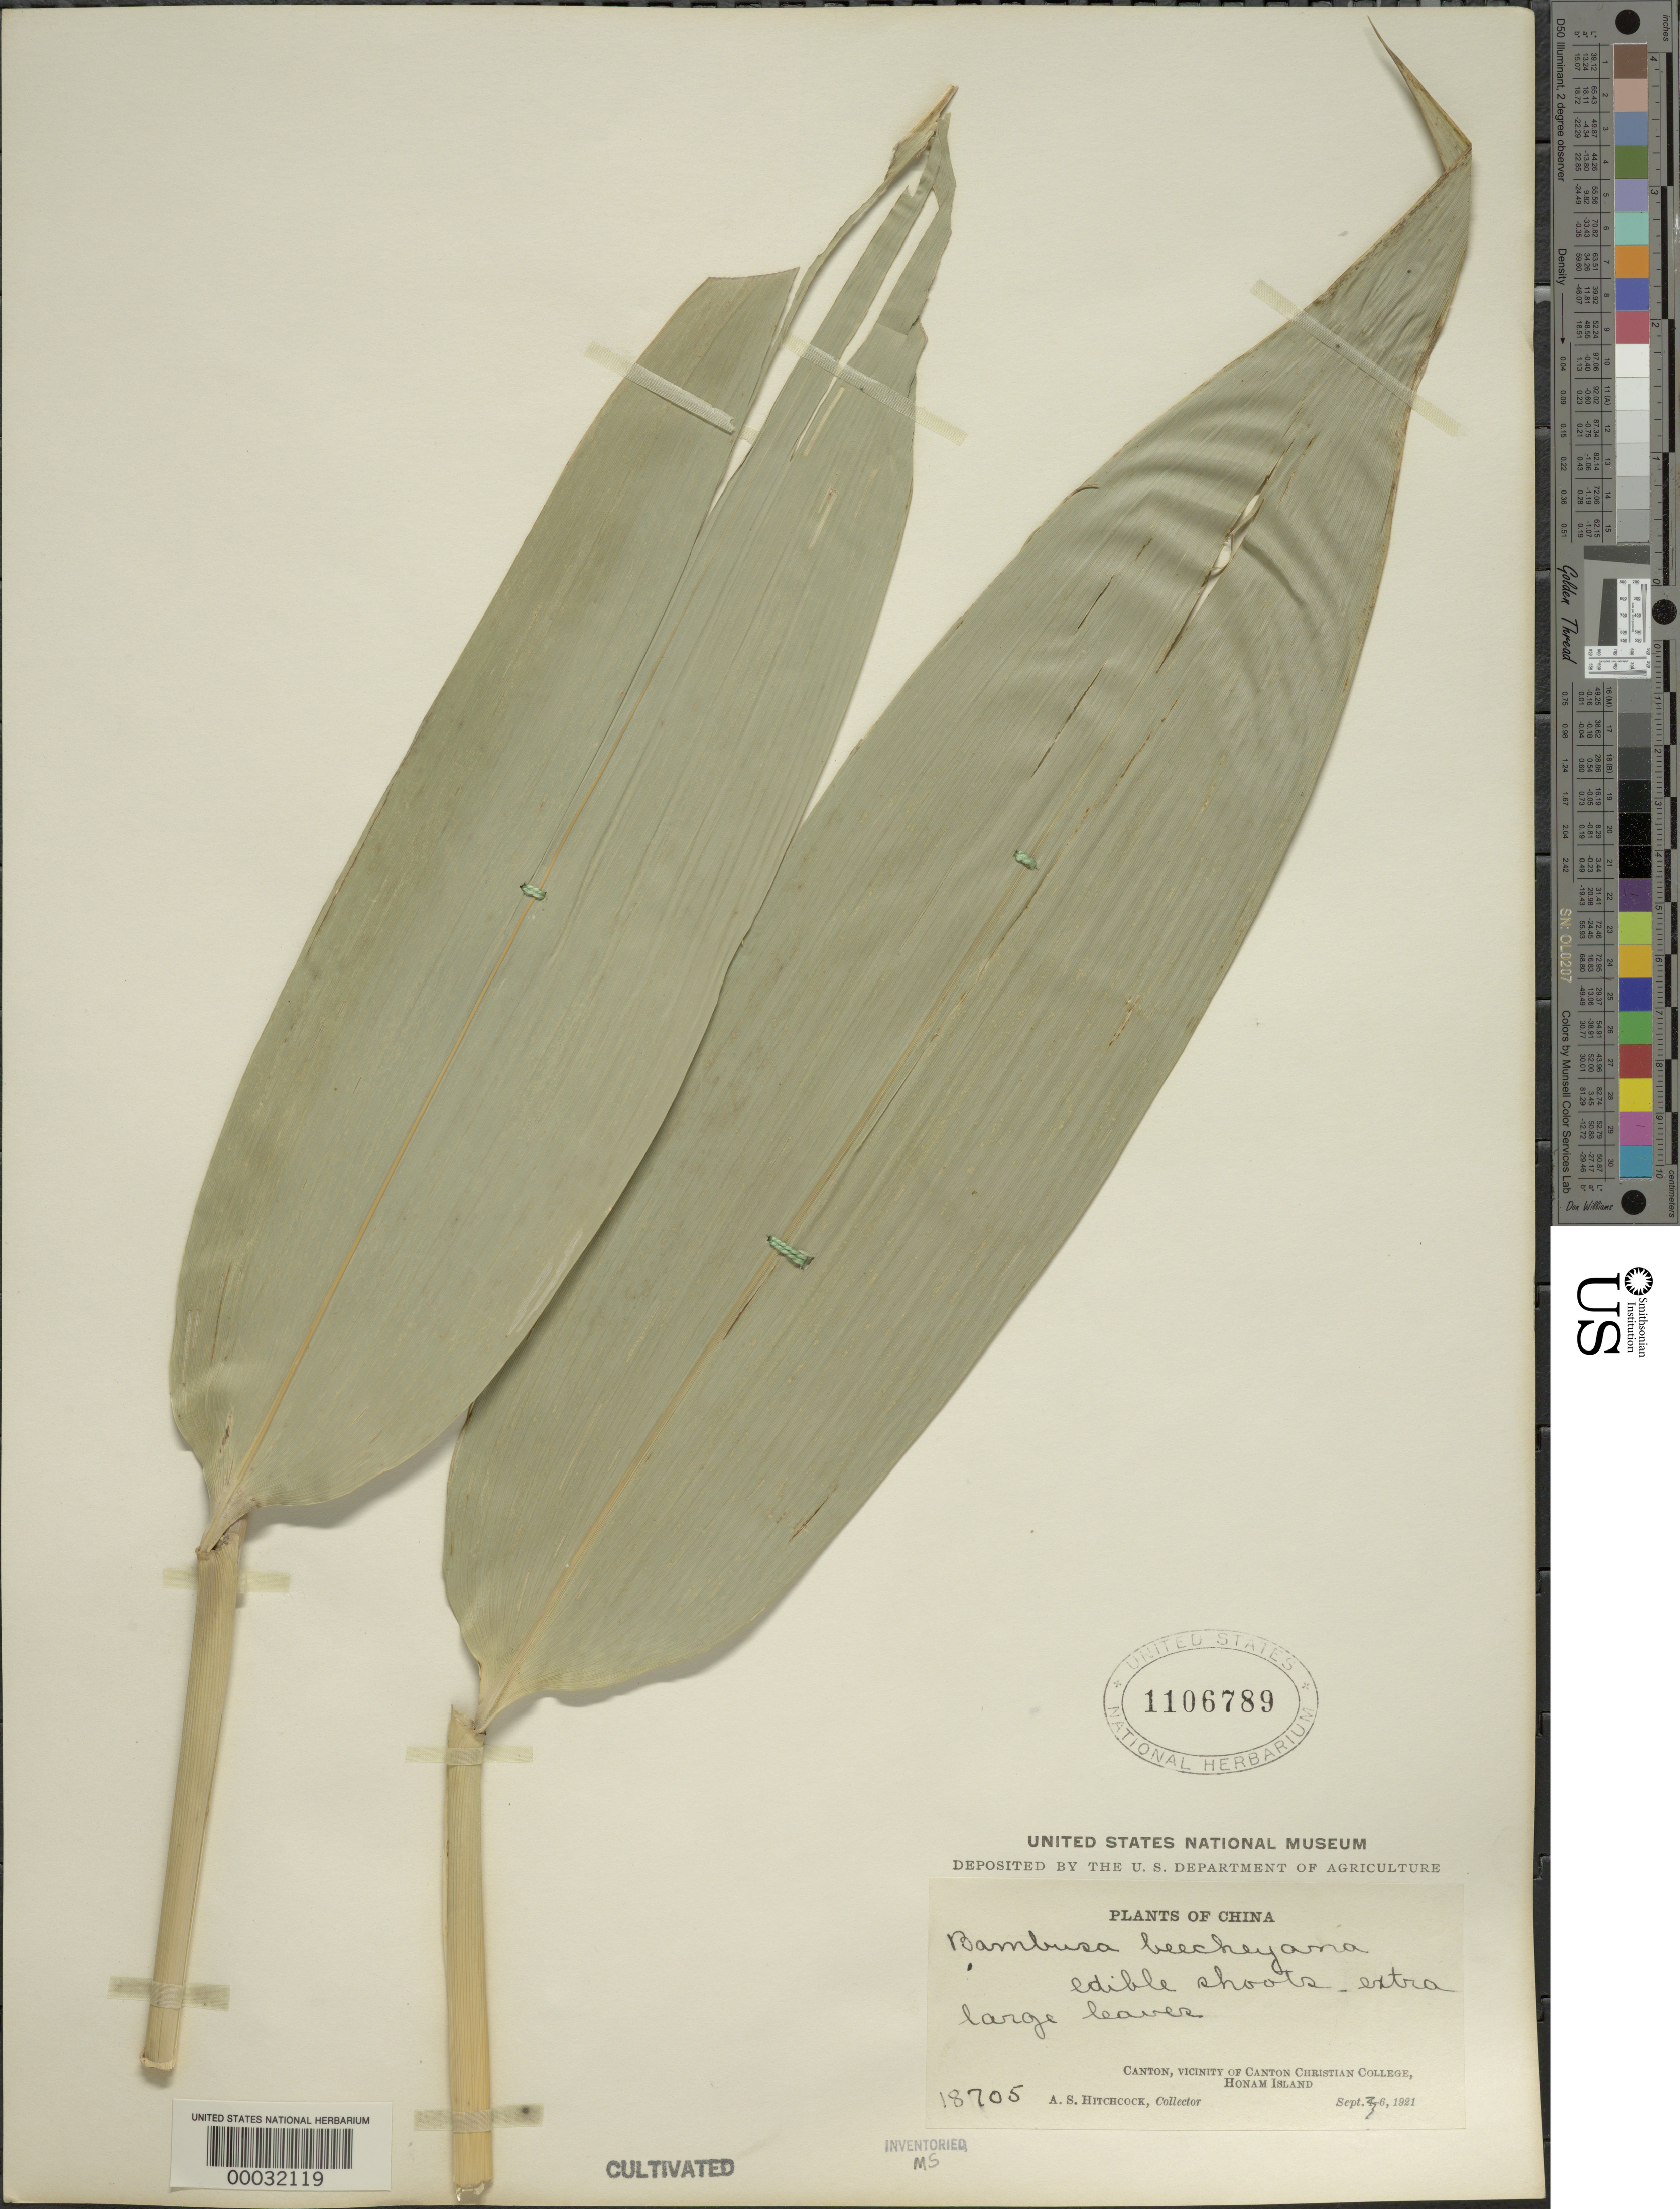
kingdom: Plantae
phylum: Tracheophyta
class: Liliopsida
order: Poales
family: Poaceae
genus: Bambusa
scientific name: Bambusa beecheyana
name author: Munro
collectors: A. S. Hitchcock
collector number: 18705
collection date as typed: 03 Sep 1921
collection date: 1921-09-03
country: China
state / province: Guangdong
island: Honam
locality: Canton christian college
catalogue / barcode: US 1106789